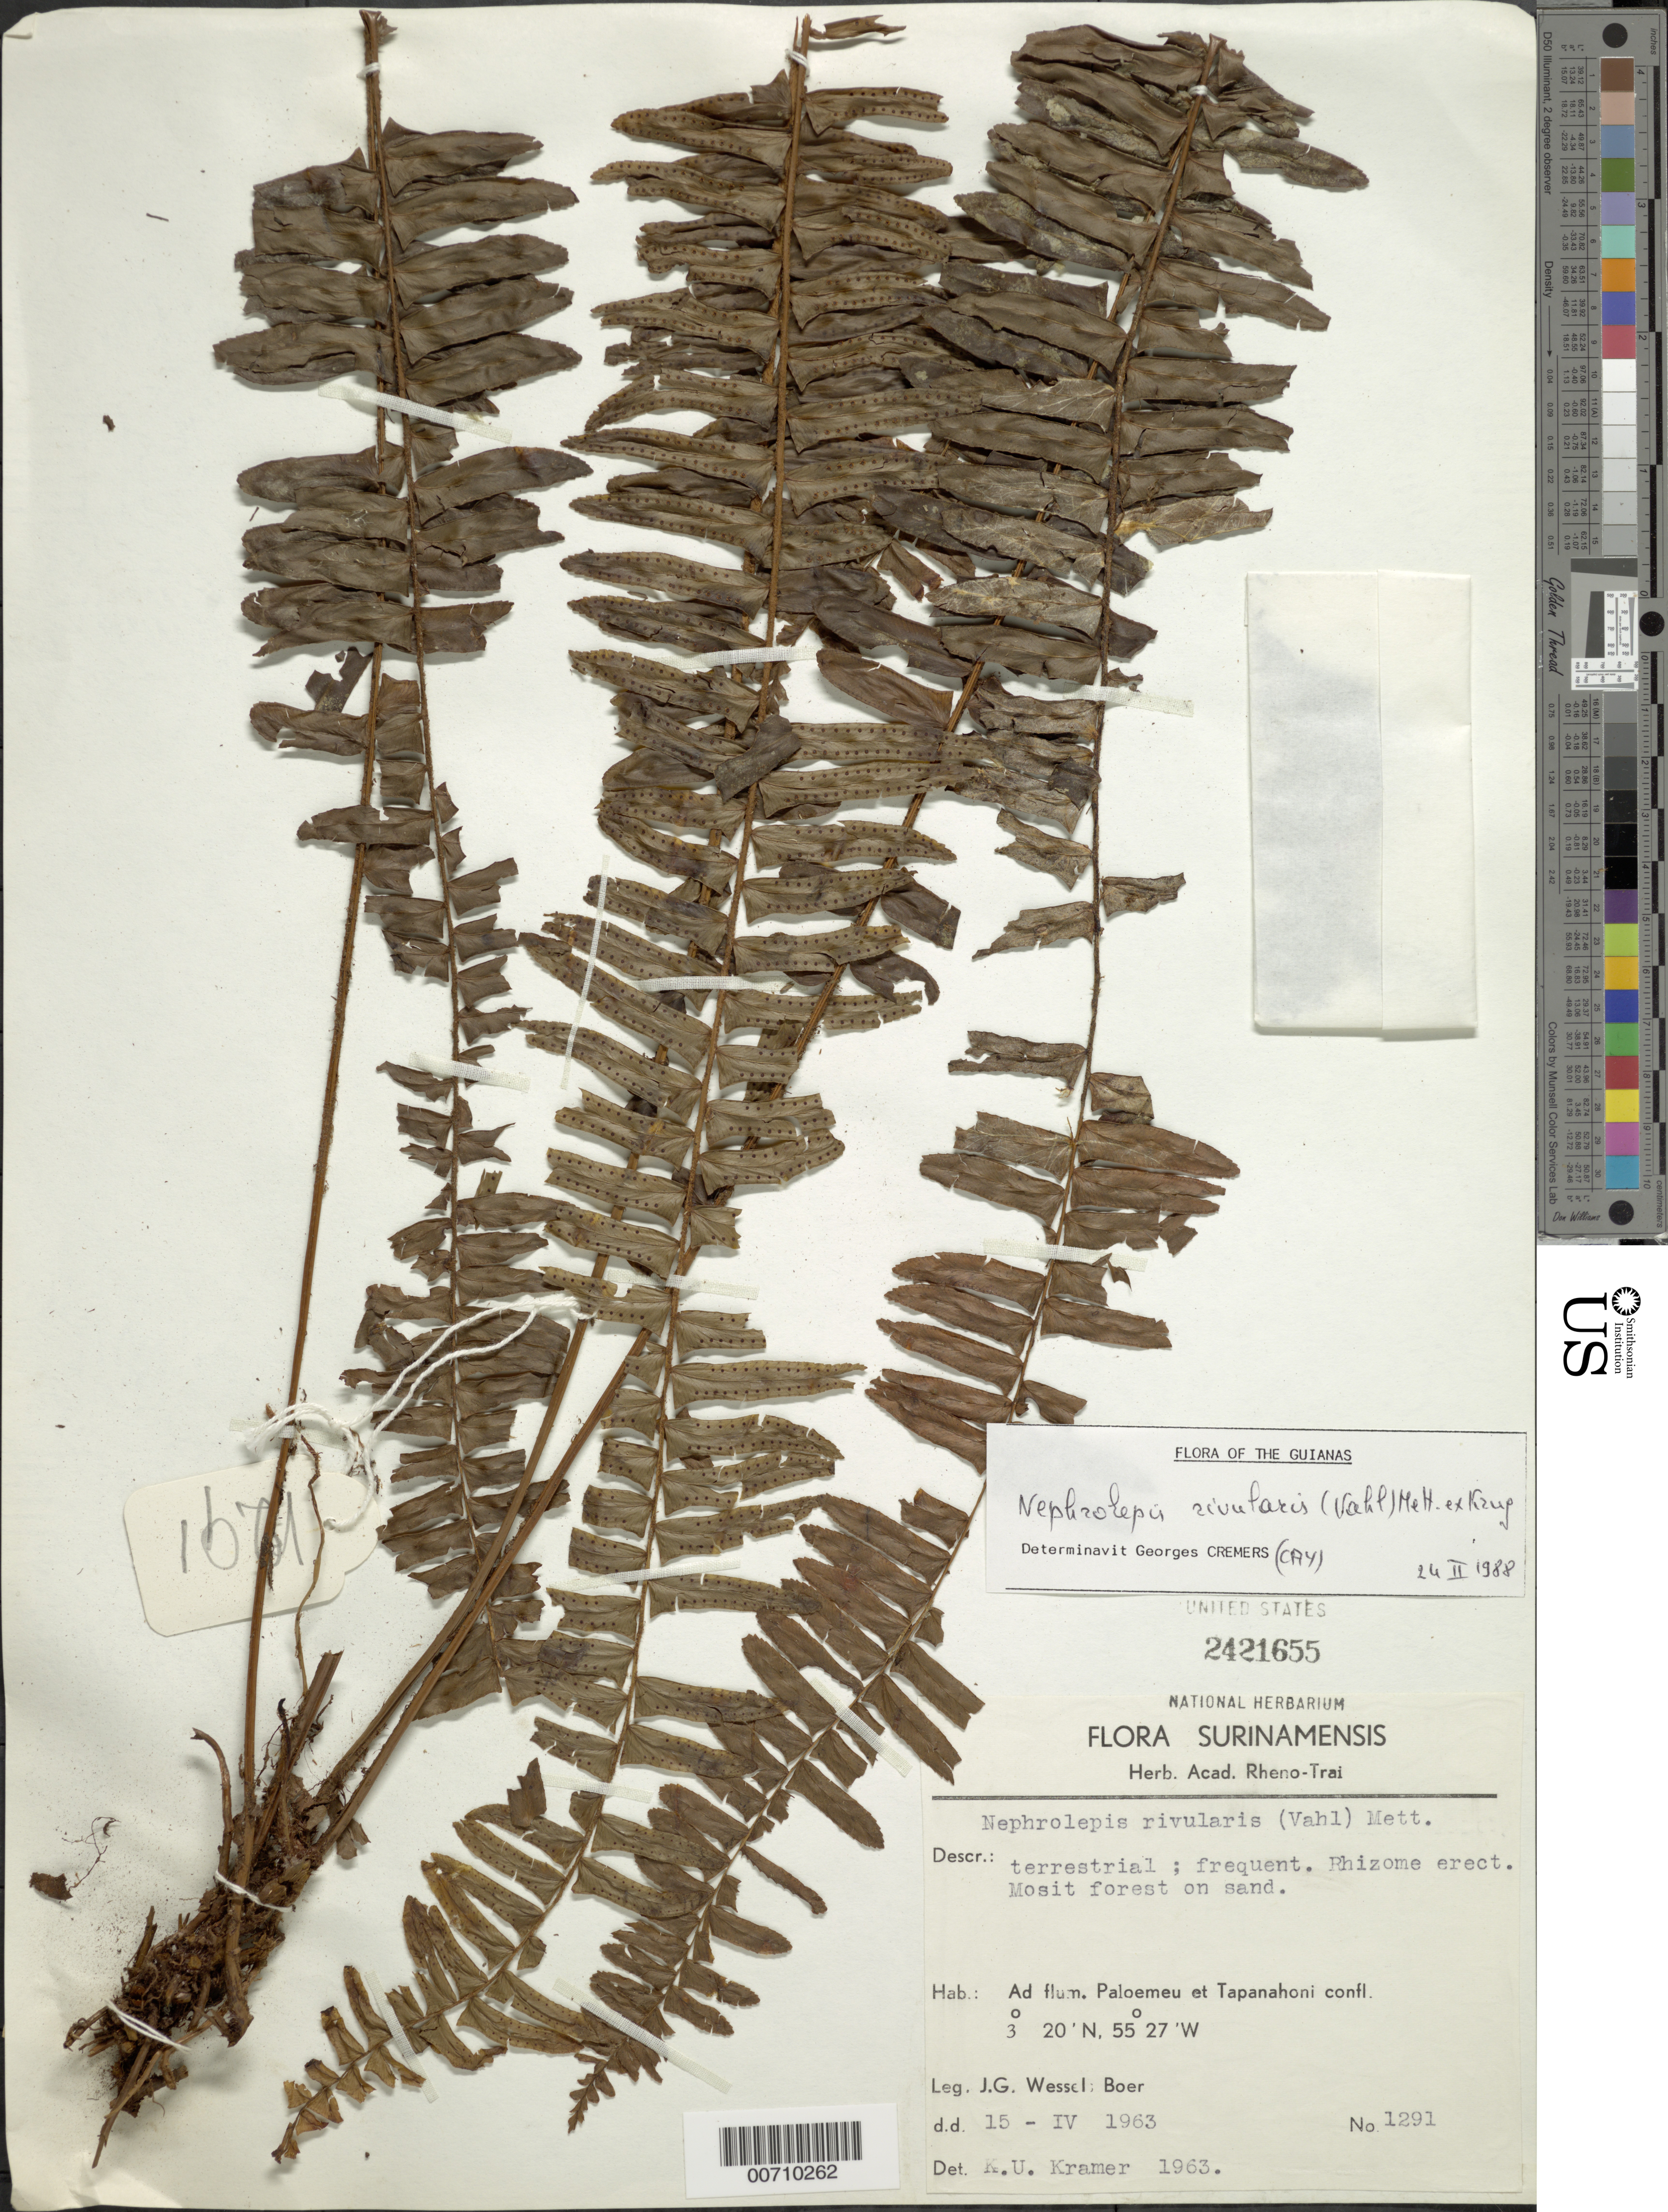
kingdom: Plantae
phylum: Tracheophyta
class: Polypodiopsida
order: Polypodiales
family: Nephrolepidaceae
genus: Nephrolepis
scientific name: Nephrolepis rivularis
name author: (Vahl) Mett. ex Krug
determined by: Cremers, Georges A.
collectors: J. G. Wessels Boer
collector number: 1291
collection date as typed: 15-Apr-63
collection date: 1963-04-15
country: Suriname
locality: Ad flum. Paloemeu et Tapanahoni confl.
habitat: Moist forest on sand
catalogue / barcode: US 2421655